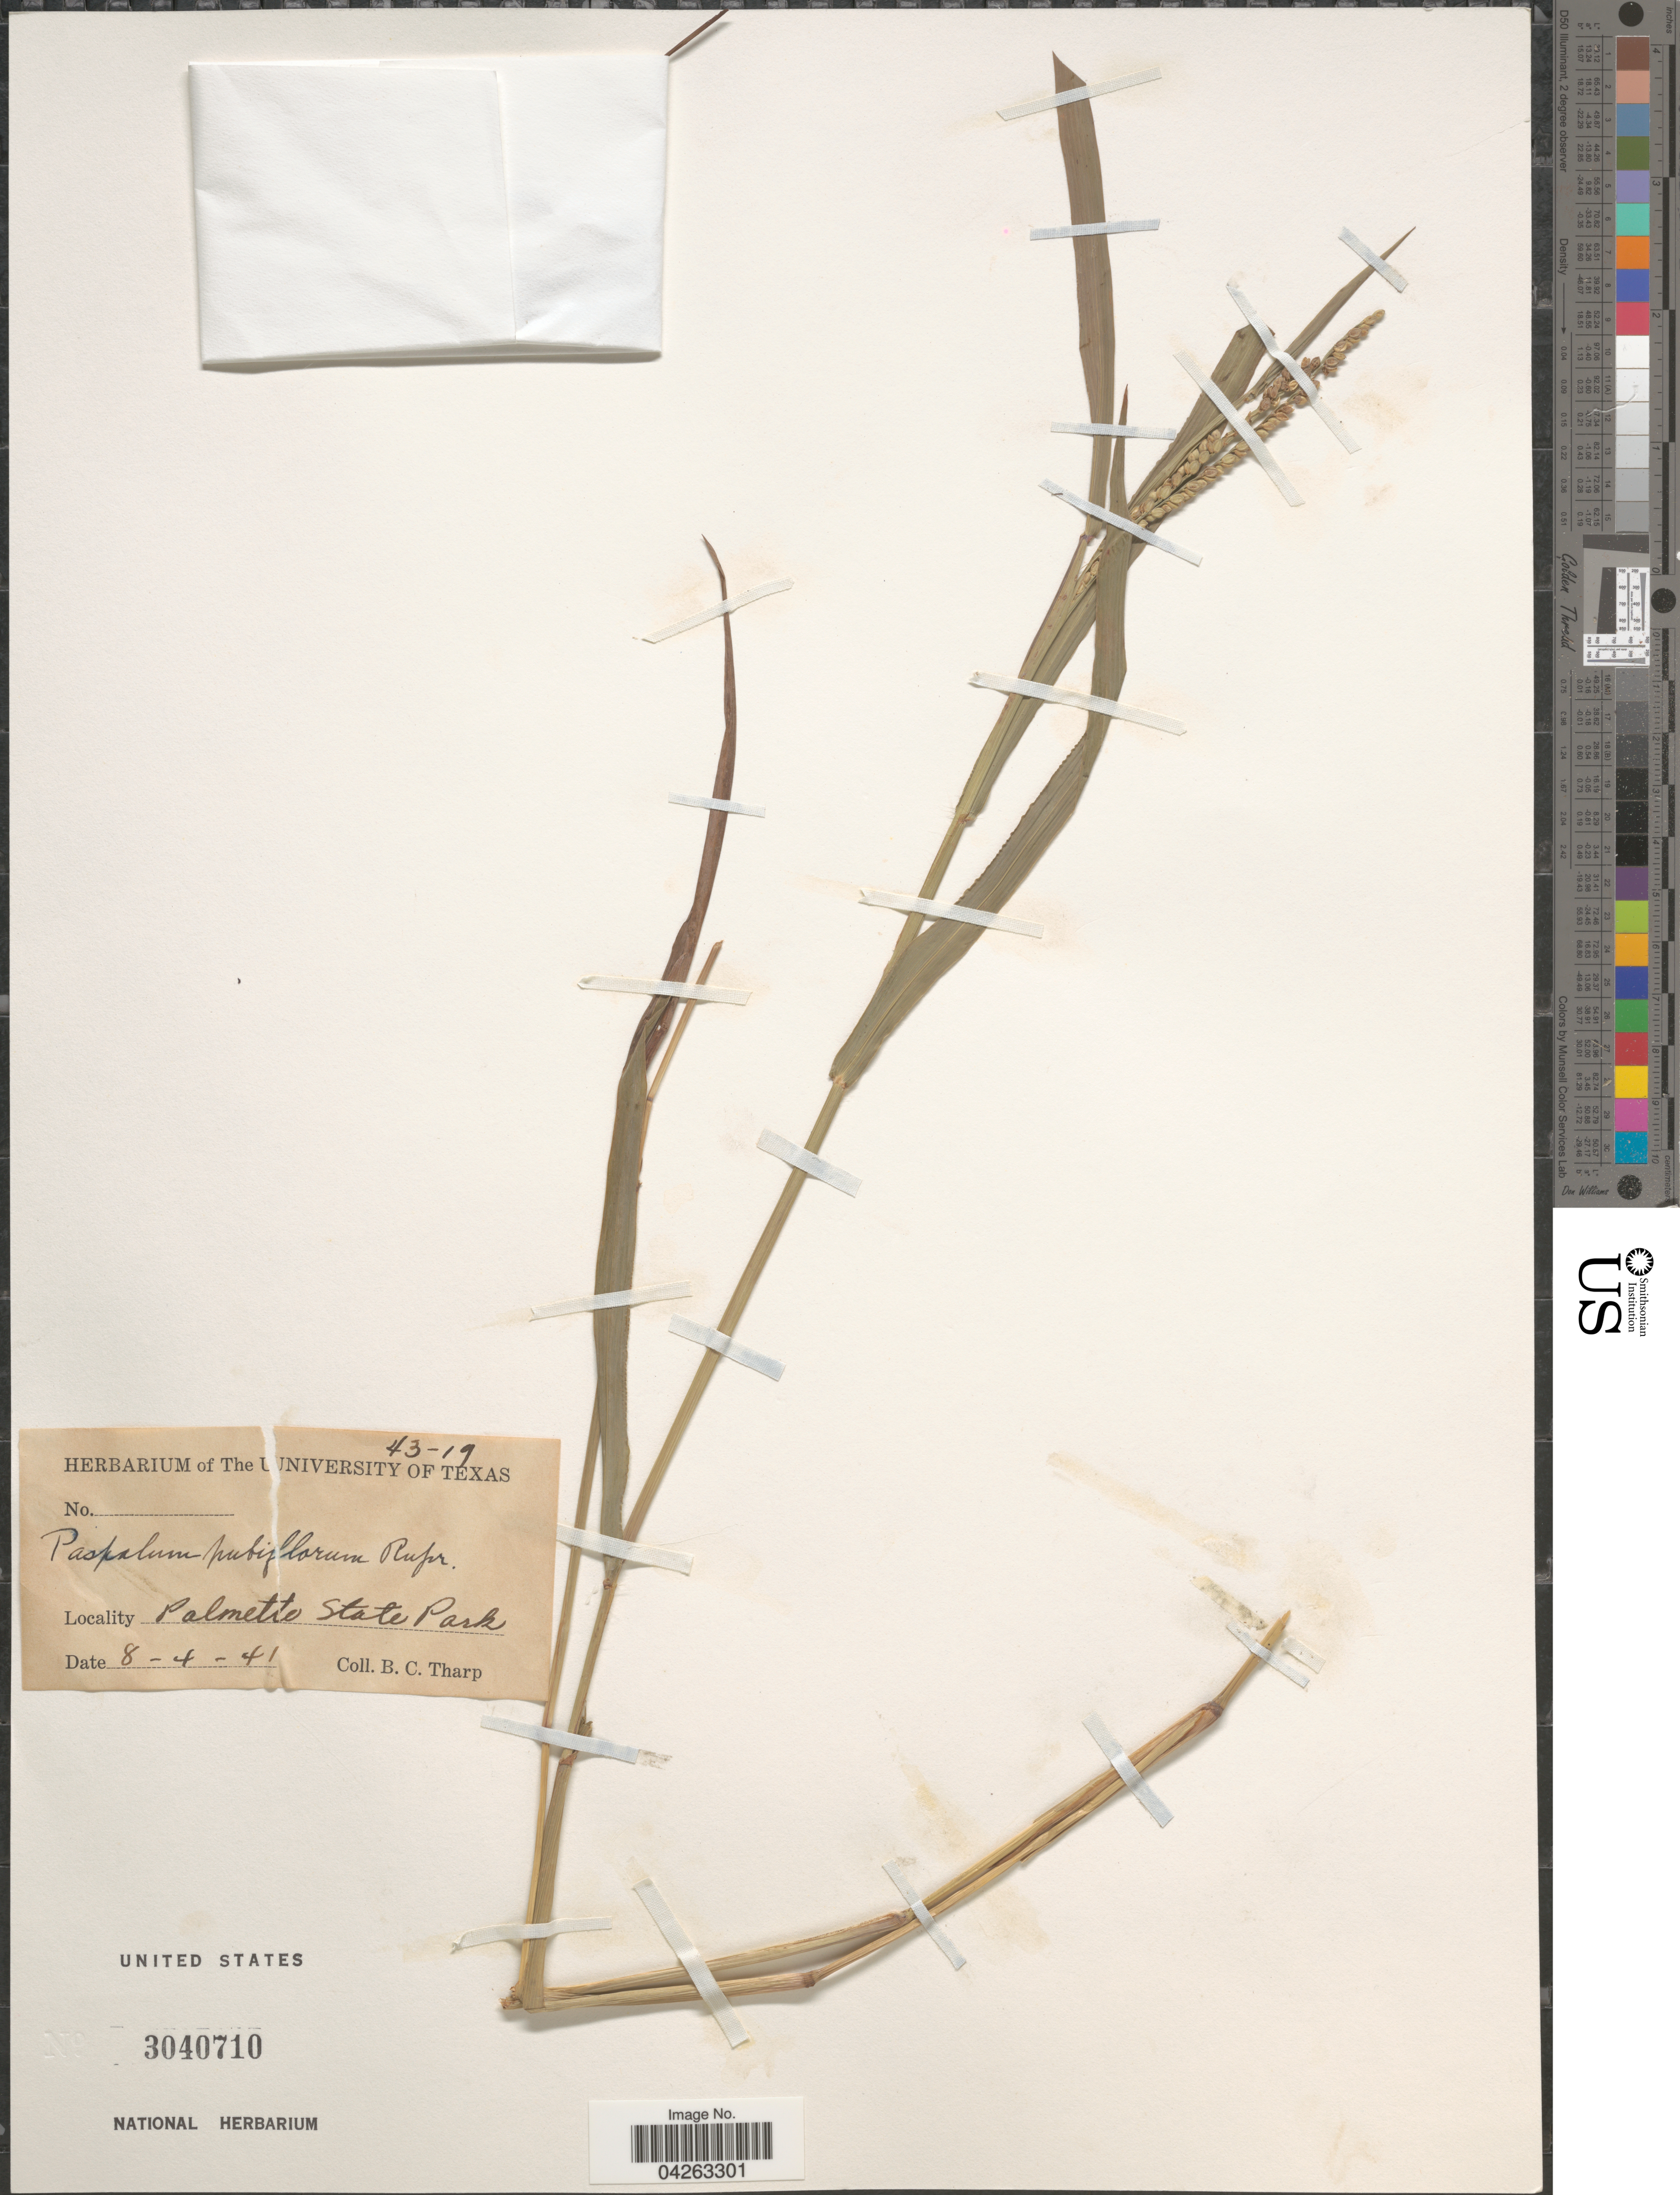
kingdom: Plantae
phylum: Tracheophyta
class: Liliopsida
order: Poales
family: Poaceae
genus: Paspalum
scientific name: Paspalum pubiflorum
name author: Rupr. ex E. Fourn.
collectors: B. C. Tharp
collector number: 43-19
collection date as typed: Transcribed d/m/y: 4/8/41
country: United States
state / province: Texas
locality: Palmetto State Park.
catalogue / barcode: US 3040710